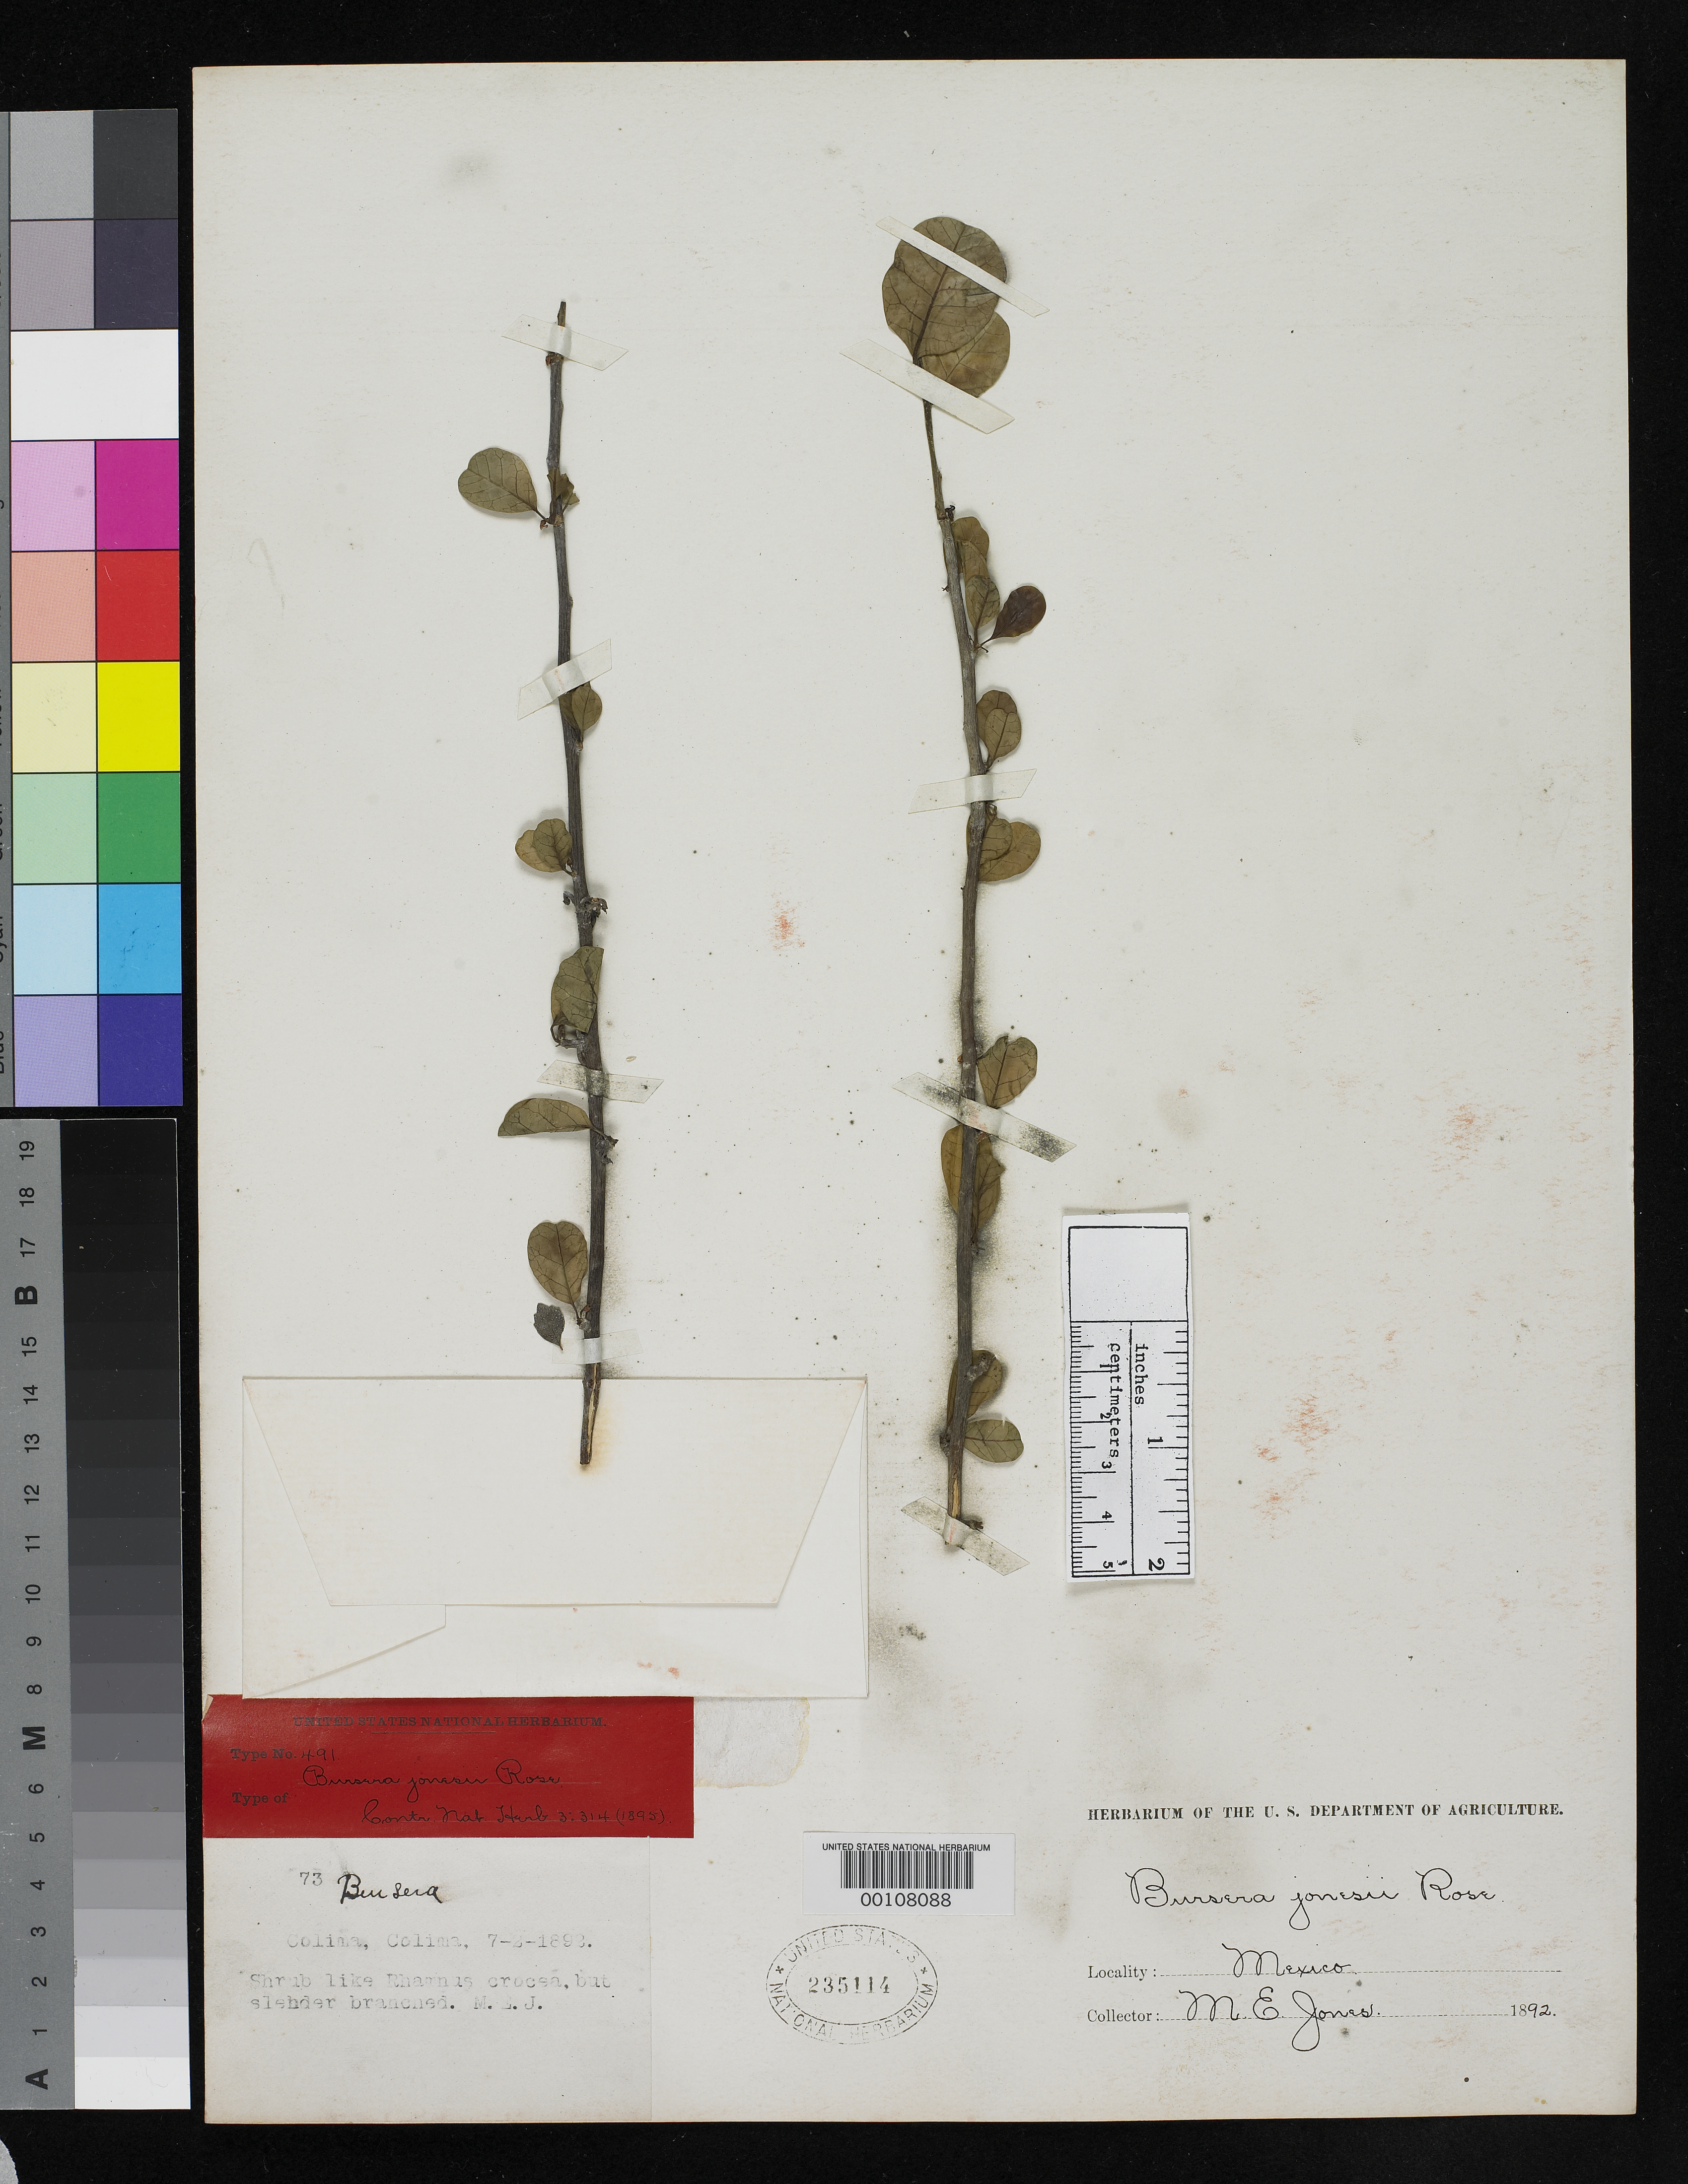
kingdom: Plantae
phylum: Tracheophyta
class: Magnoliopsida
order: Sapindales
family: Burseraceae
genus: Bursera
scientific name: Bursera jonesii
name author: Rose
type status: Type Collection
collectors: M. E. Jones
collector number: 73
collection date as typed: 02 Jul 1892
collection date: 1892-07-02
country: Mexico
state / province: Colima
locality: Near city of Colima.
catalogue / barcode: US 235114